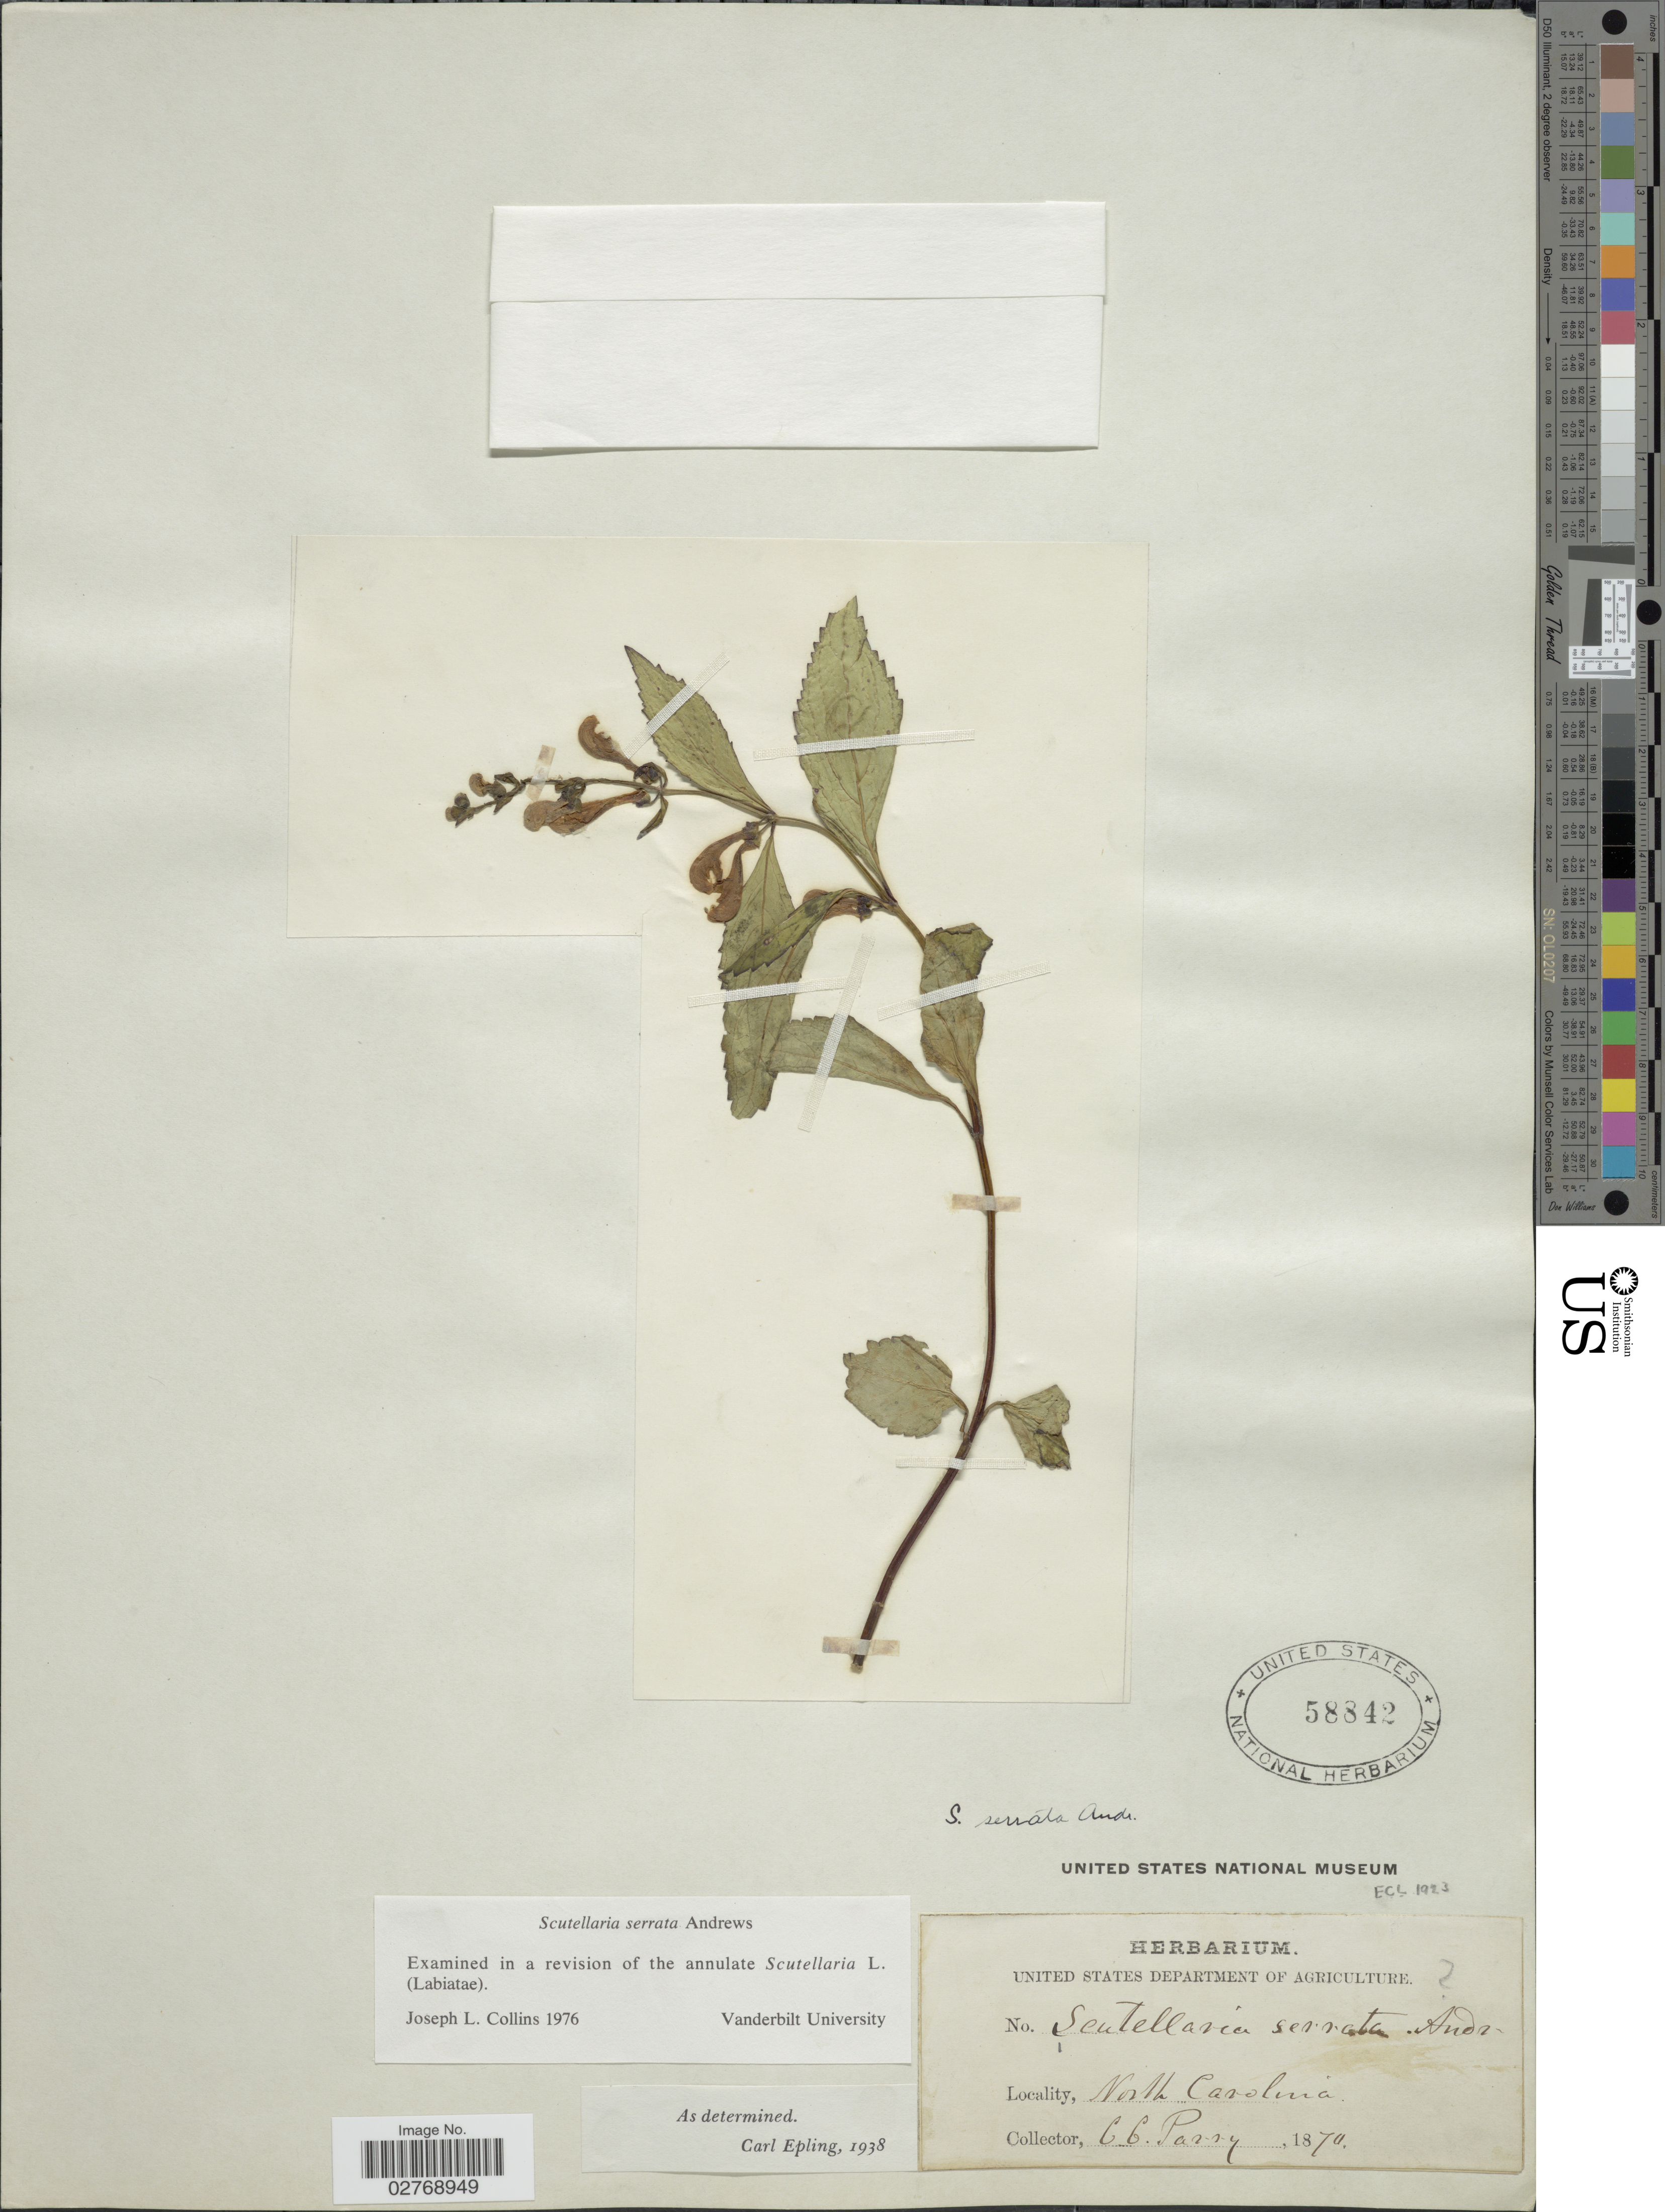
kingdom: Plantae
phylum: Tracheophyta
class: Magnoliopsida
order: Lamiales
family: Lamiaceae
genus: Scutellaria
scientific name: Scutellaria serrata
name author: Andrews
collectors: C. Parry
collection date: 1870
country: United States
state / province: North Carolina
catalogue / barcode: US 58842